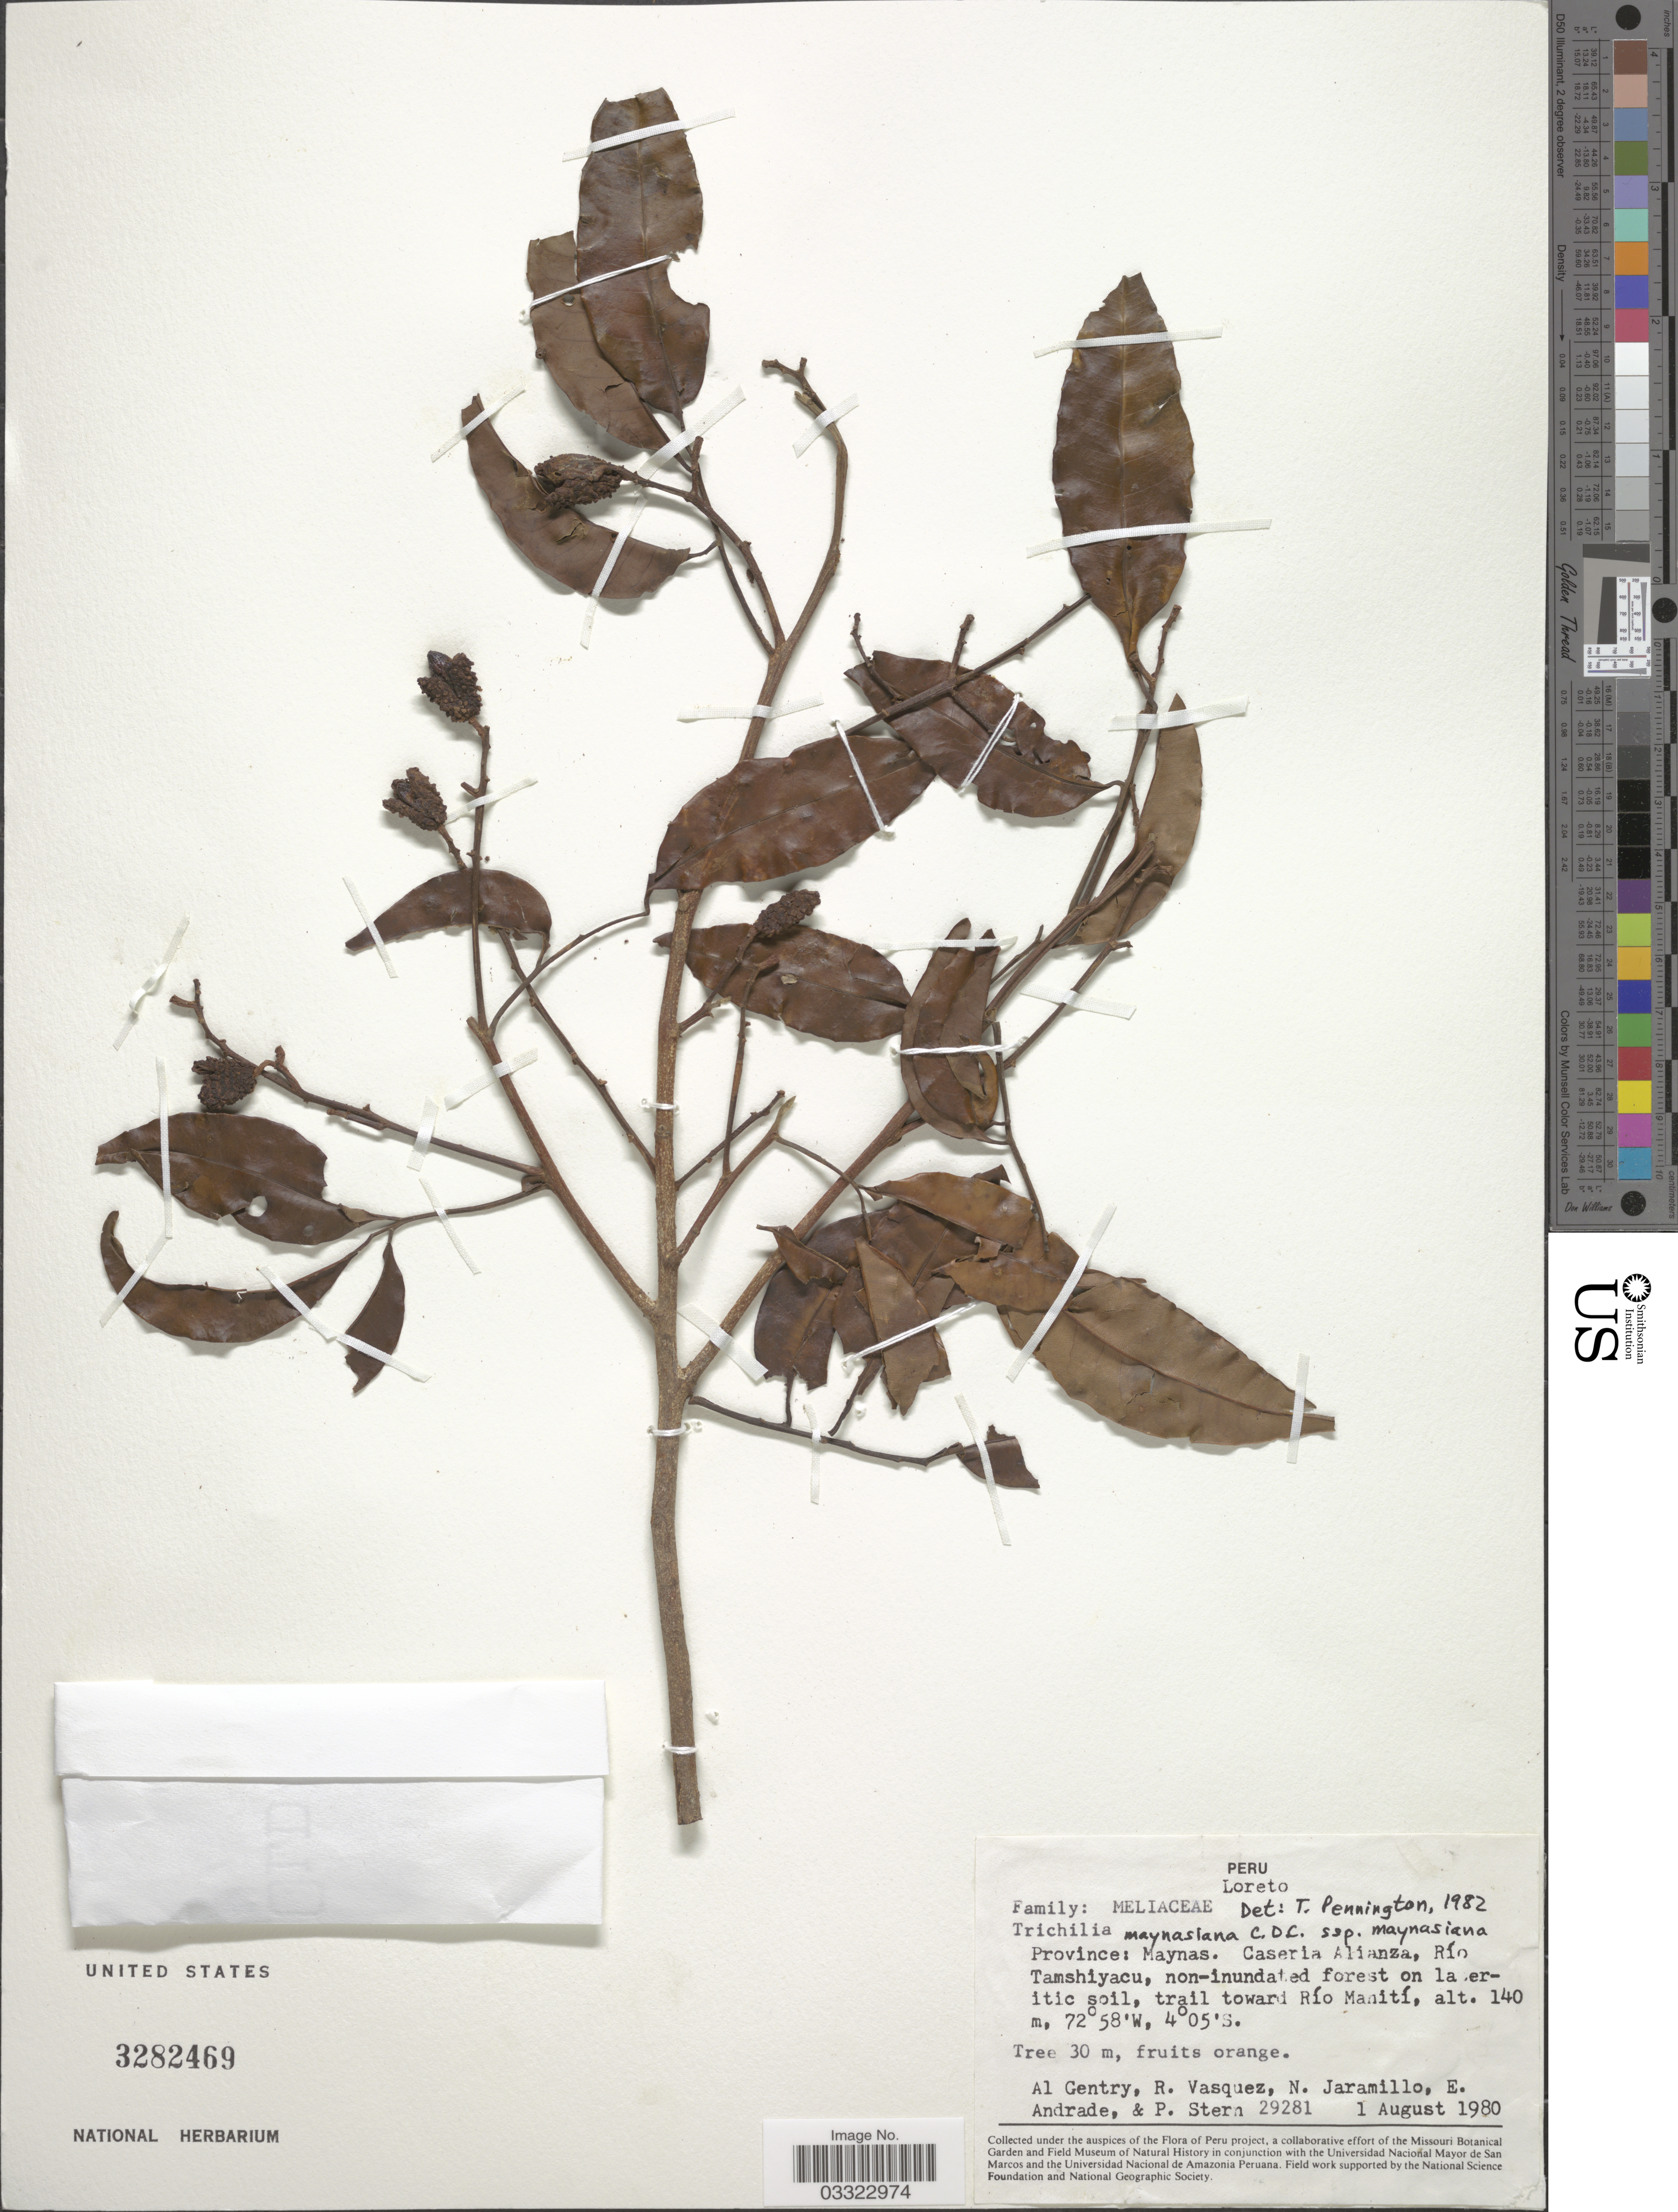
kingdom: Plantae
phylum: Tracheophyta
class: Magnoliopsida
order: Sapindales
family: Meliaceae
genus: Trichilia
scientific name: Trichilia maynasiana subsp. maynasiana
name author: C. DC.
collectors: A. H. Gentry, R. Vasquez, N. Jaramillo, E. Andrade & P. Stern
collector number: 29281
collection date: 1980-08-01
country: Peru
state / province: Loreto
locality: Province: Maynas. Caseria Alianza, Río Tamshiyacu, non-inundated forest on lateritic soil, trail toward Río Manití.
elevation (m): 140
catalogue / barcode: US 3282469